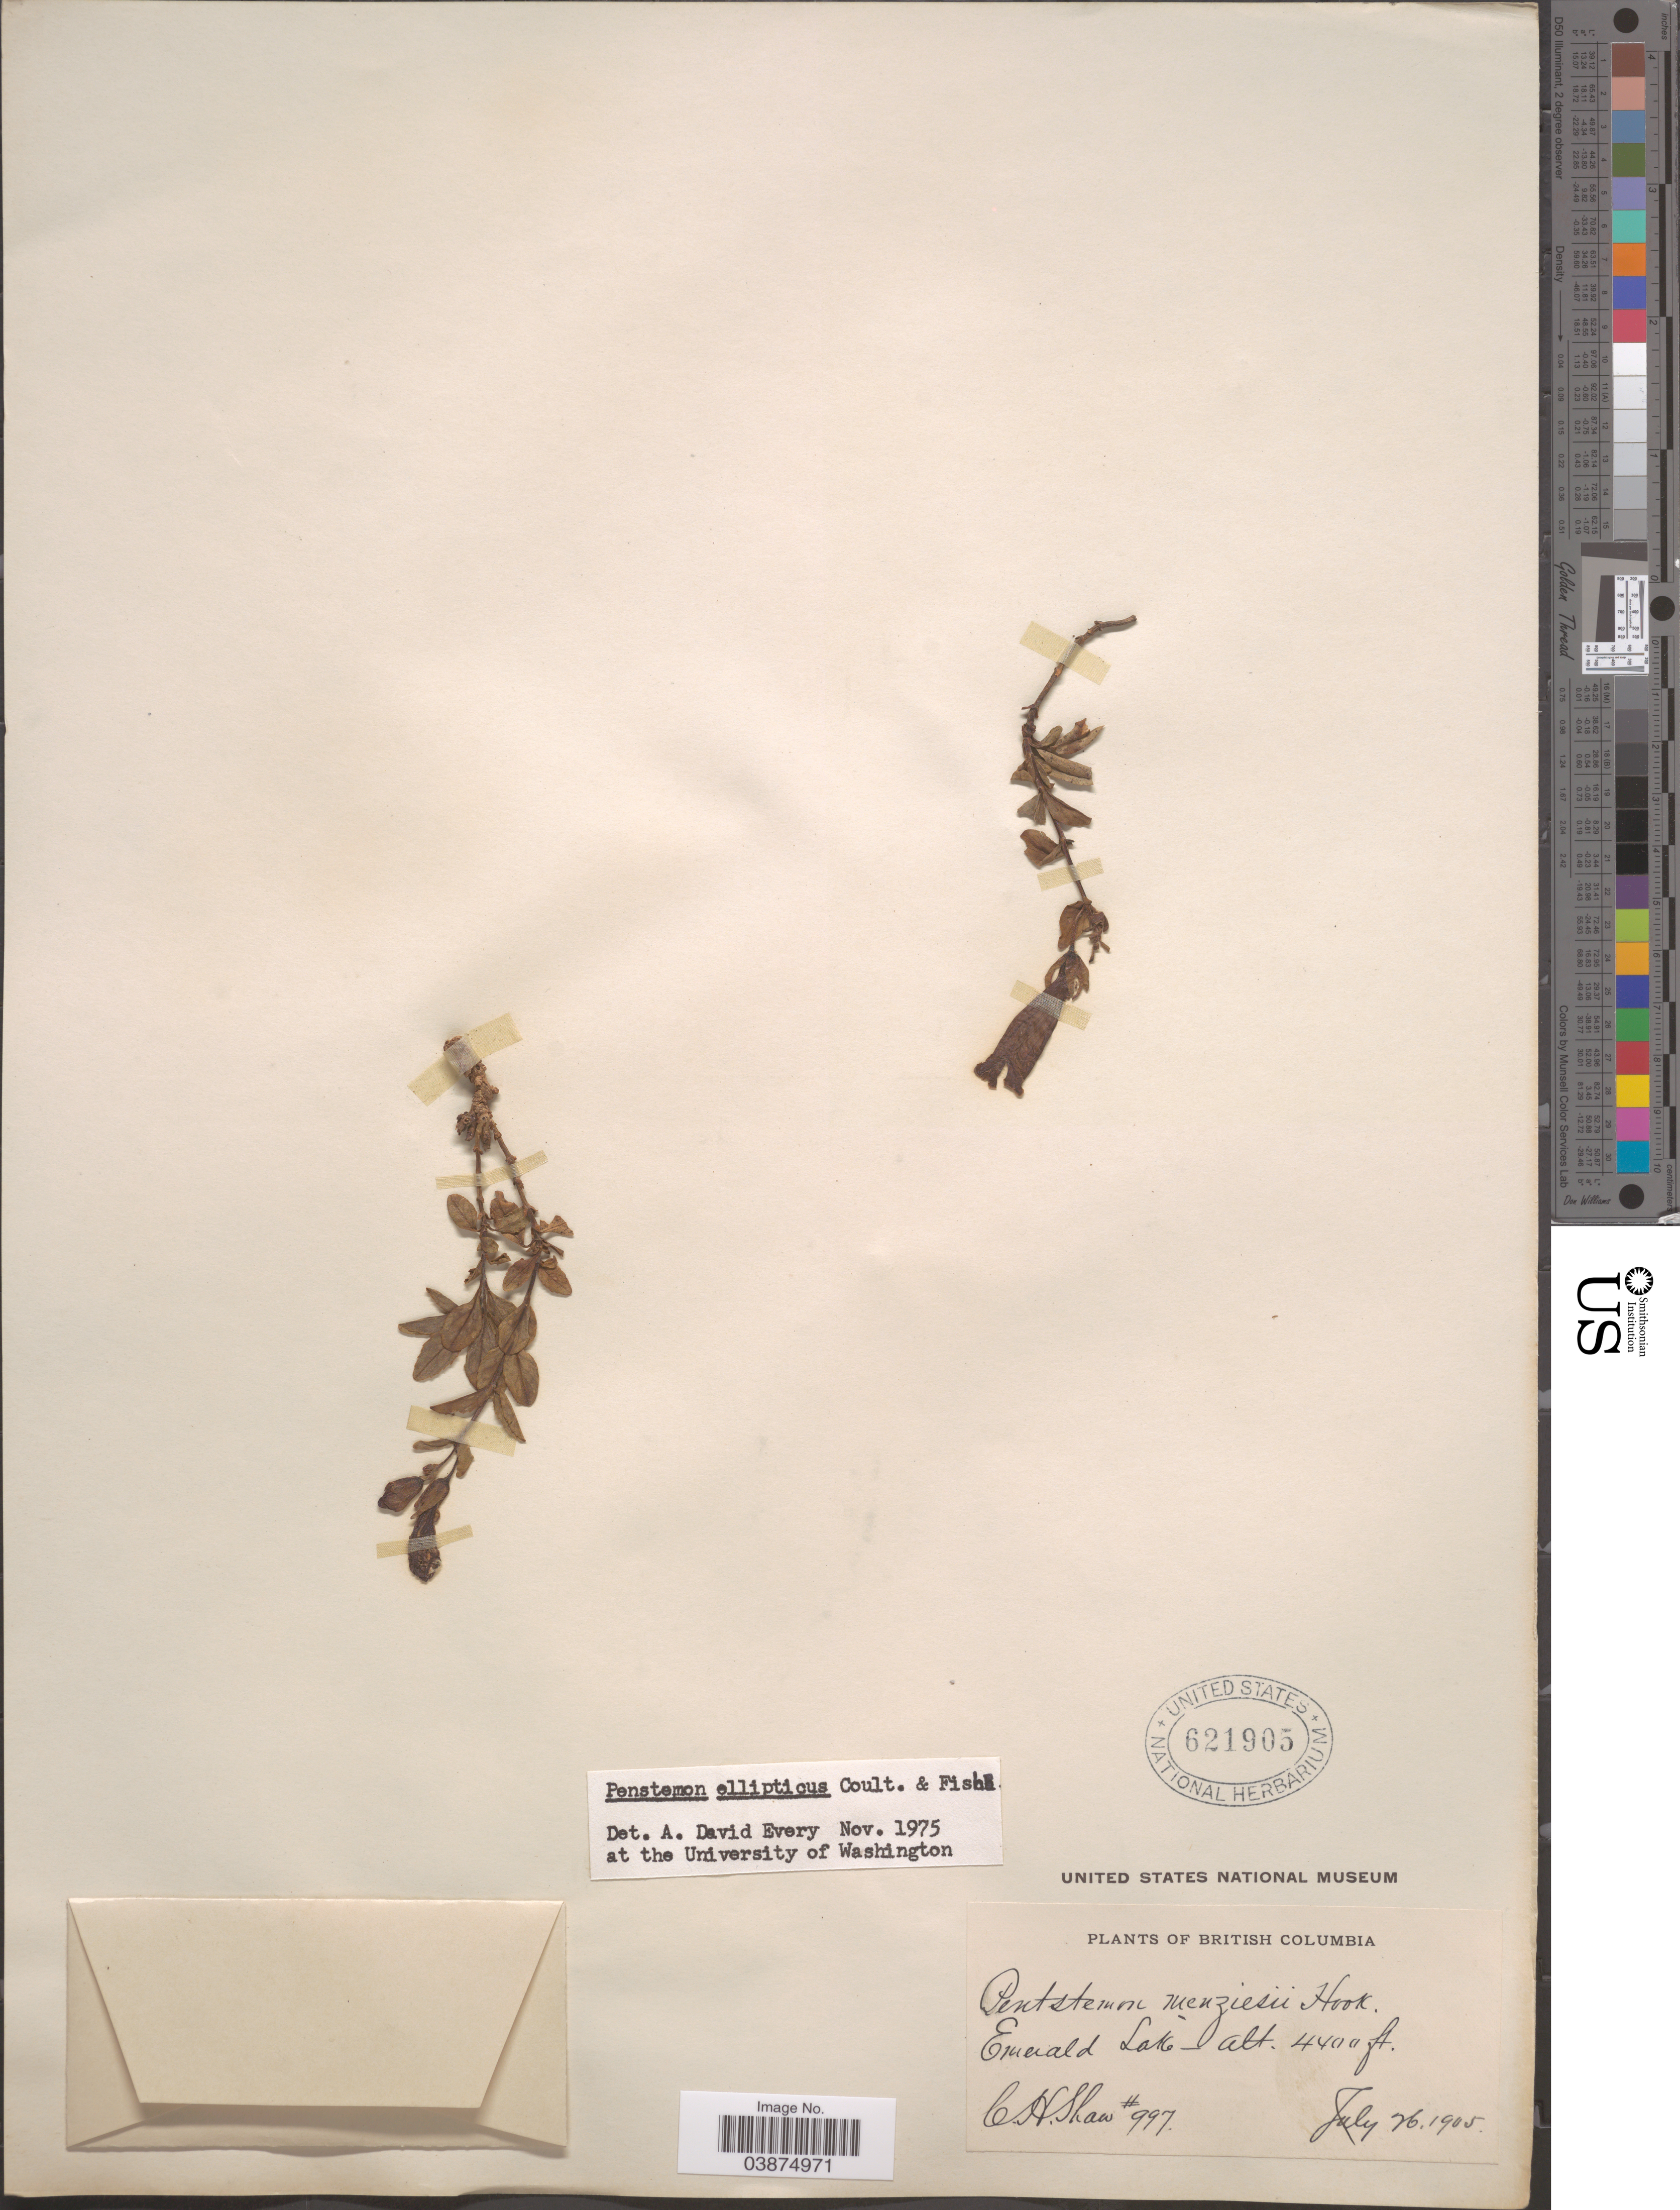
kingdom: Plantae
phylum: Tracheophyta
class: Magnoliopsida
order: Lamiales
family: Plantaginaceae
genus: Penstemon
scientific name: Penstemon ellipticus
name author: Greene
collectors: C. H. Shaw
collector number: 997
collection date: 1905-07-26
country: Canada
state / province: British Columbia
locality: Emerald Lake.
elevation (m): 1341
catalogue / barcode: US 621905